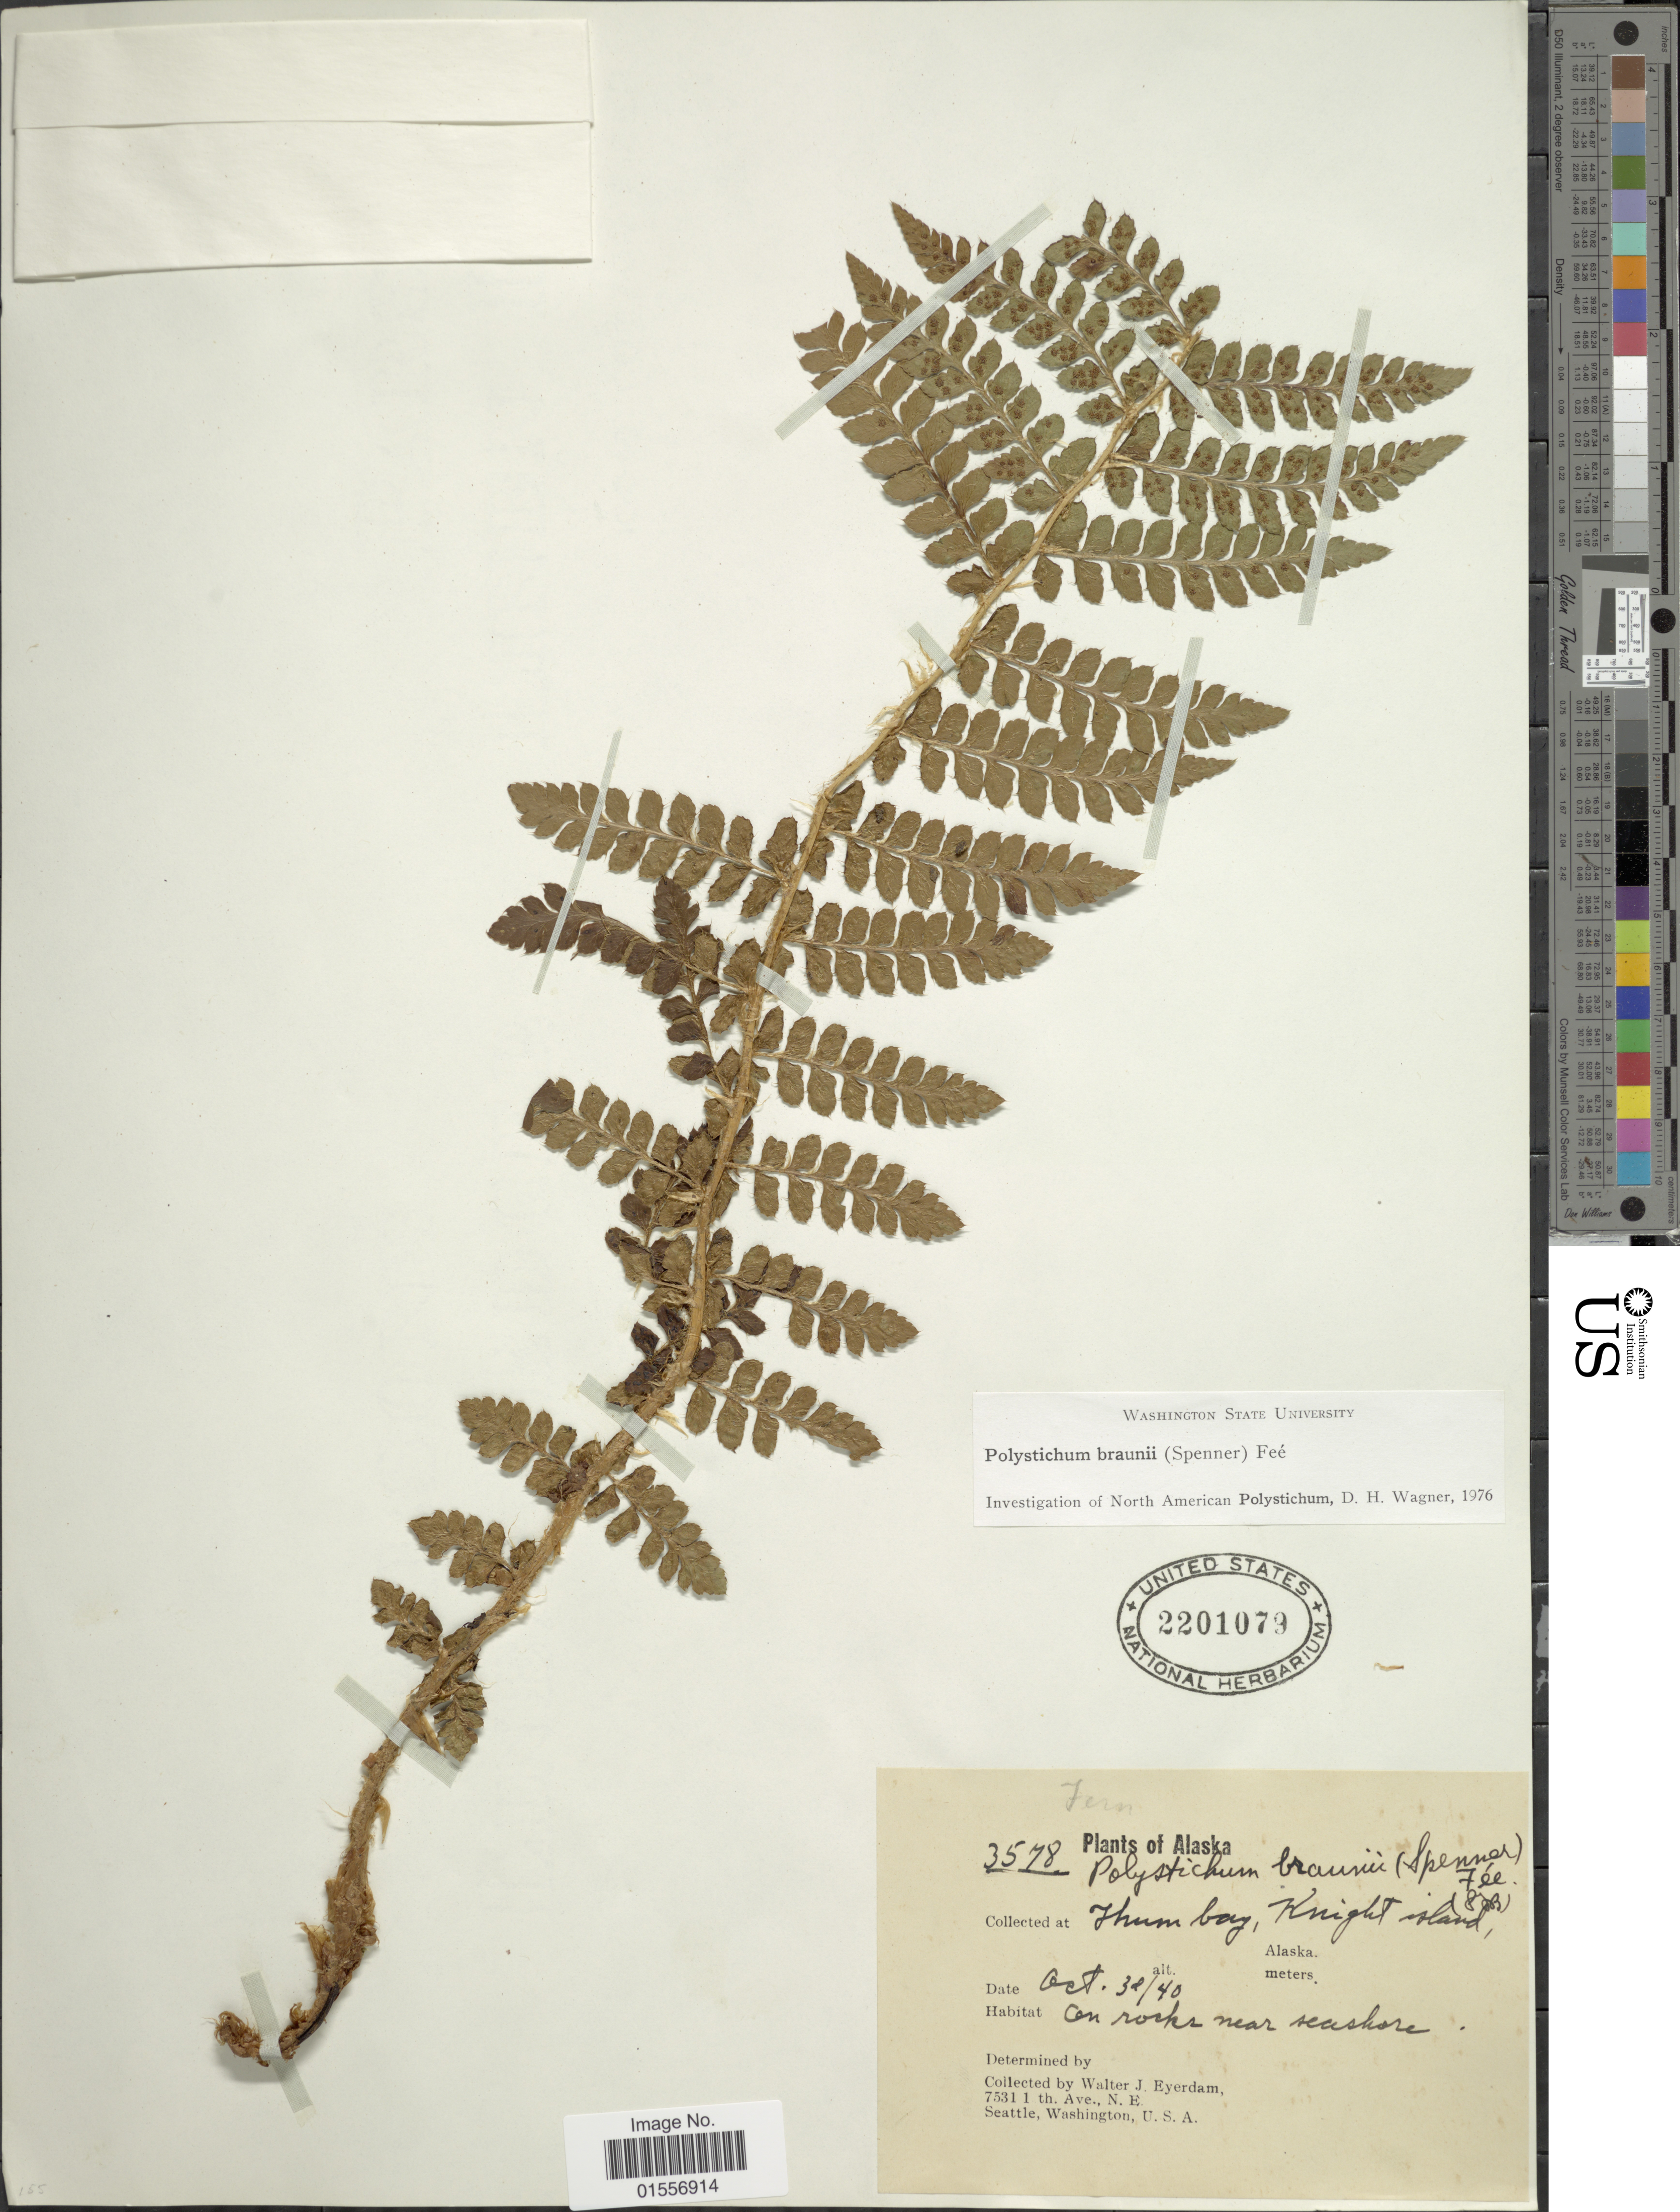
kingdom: Plantae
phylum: Tracheophyta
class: Polypodiopsida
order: Polypodiales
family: Dryopteridaceae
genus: Polystichum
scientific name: Polystichum braunii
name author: (Spenn.) Fée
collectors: W. J. Eyerdam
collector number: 3578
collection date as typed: Transcribed d/m/y: /10/32 to /10/40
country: United States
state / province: Alaska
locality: Thum bay, Knight island.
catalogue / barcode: US 2201079